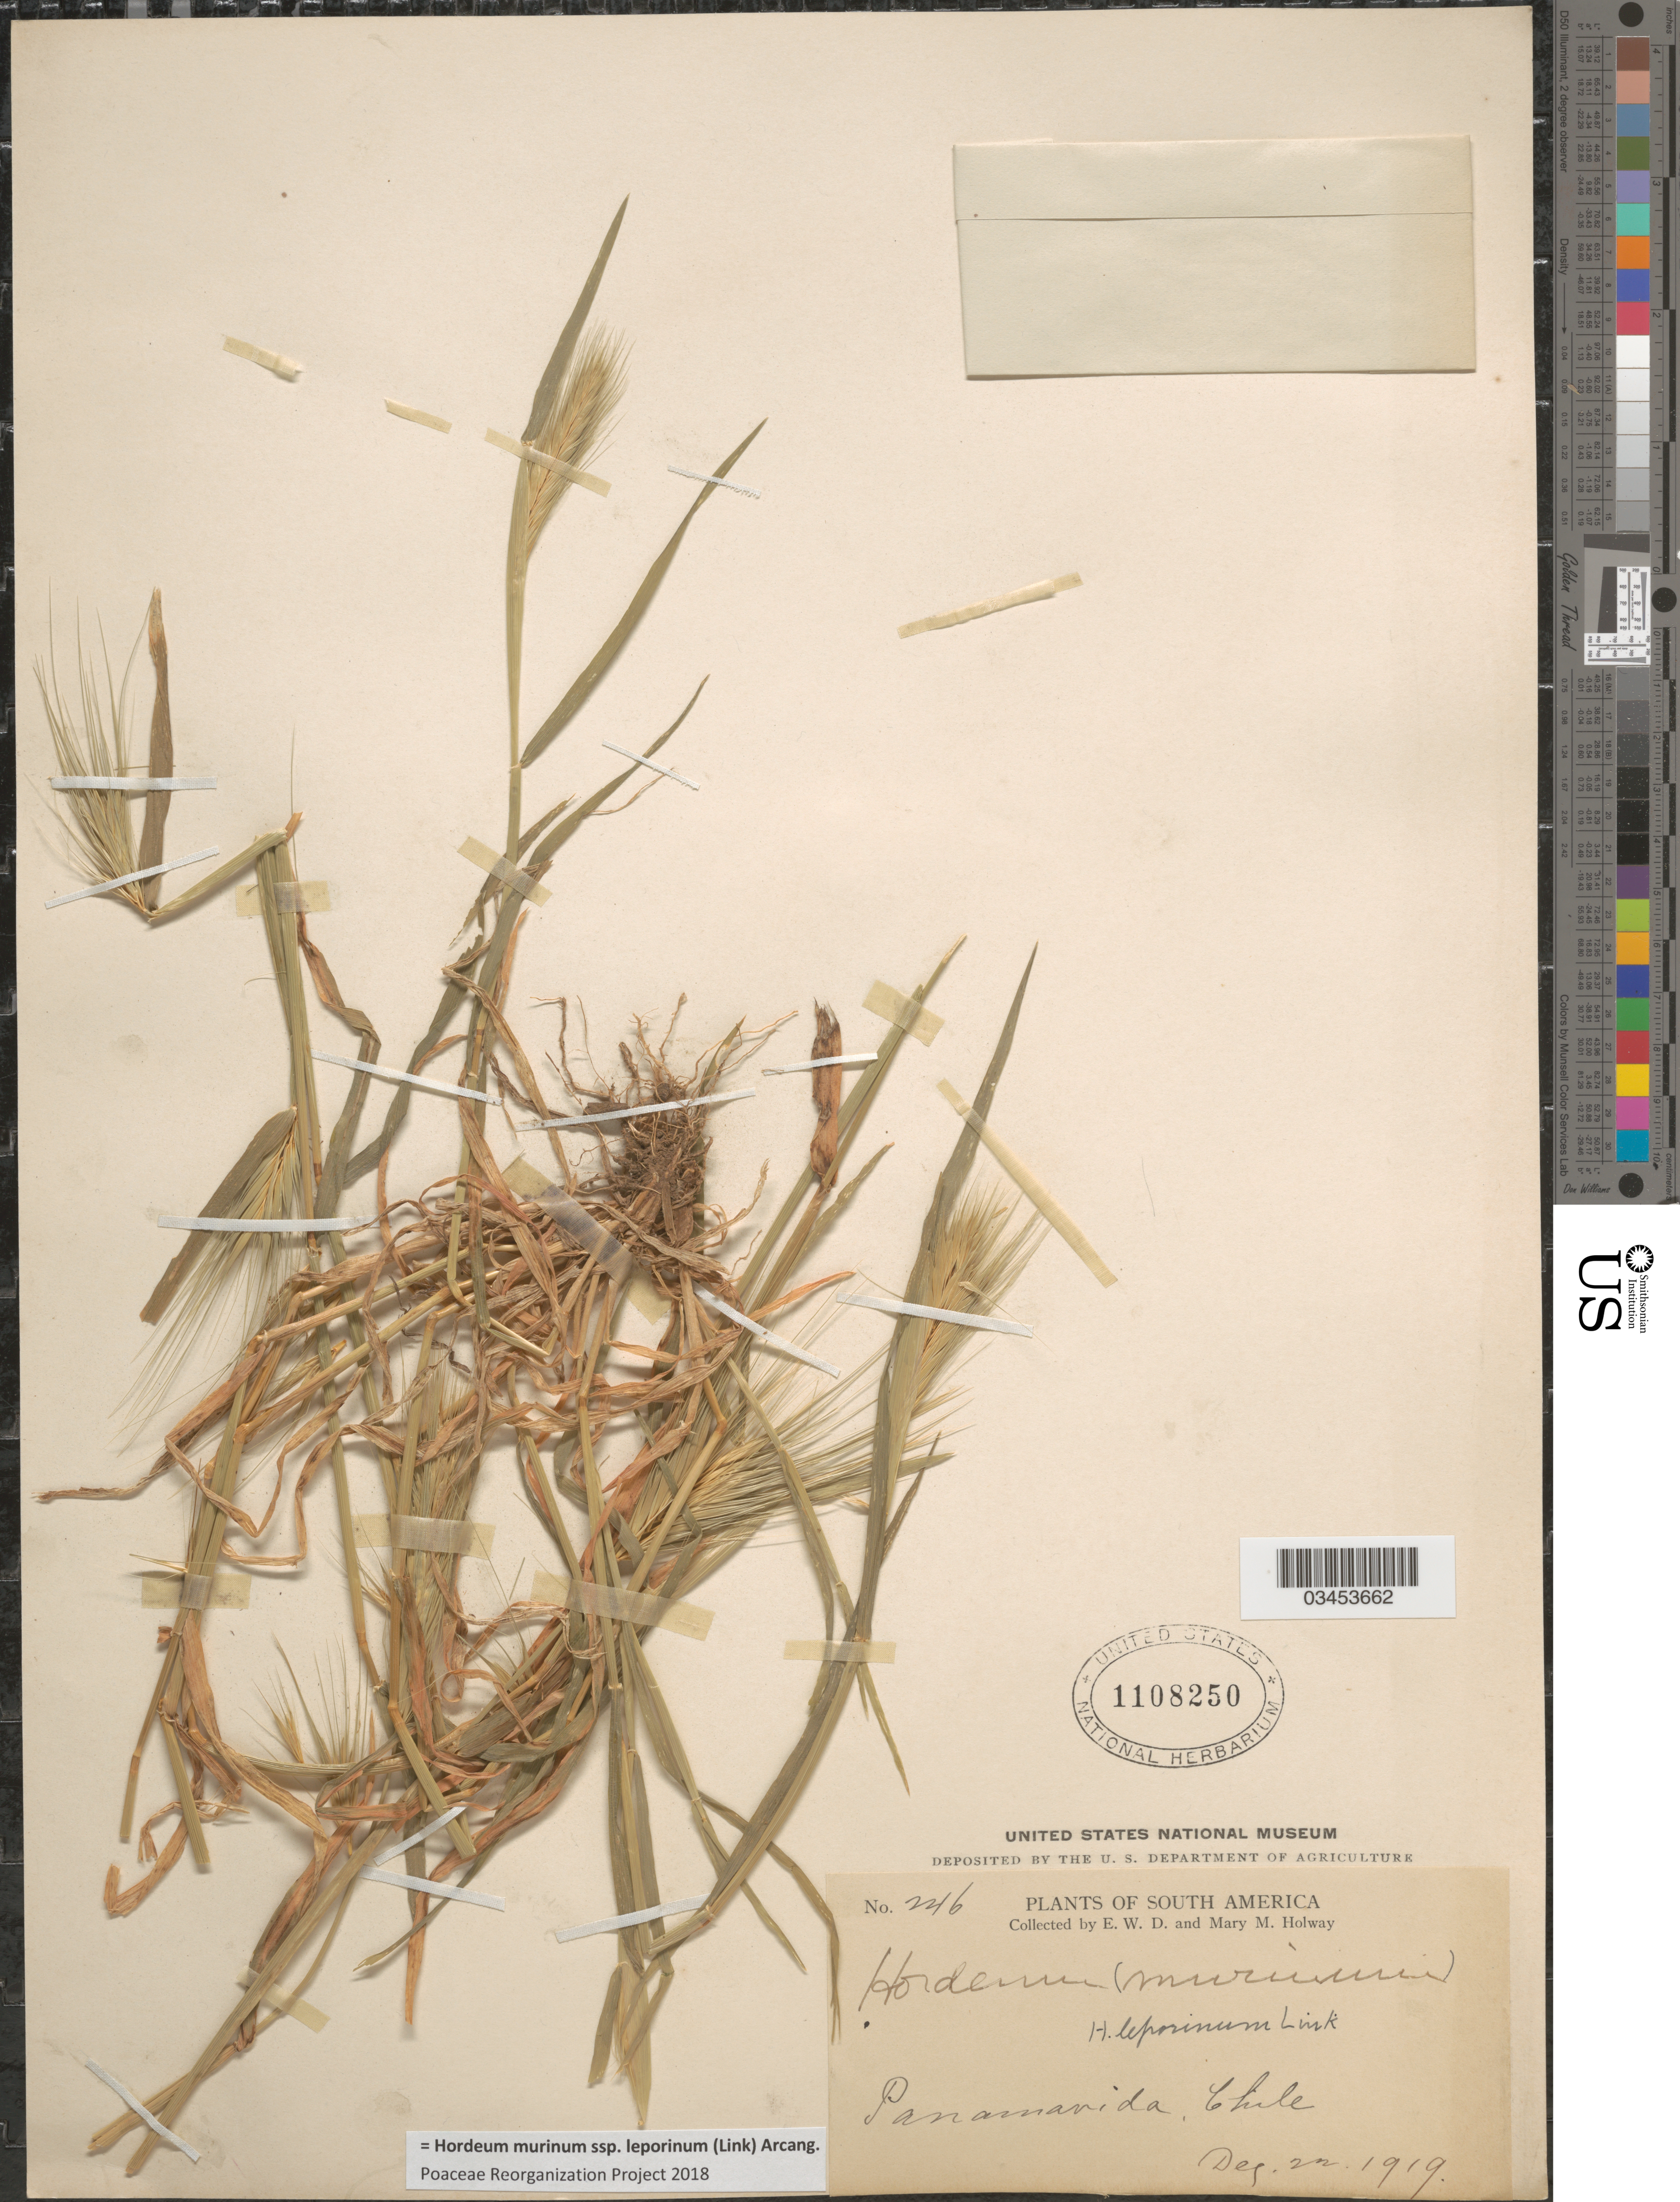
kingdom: Plantae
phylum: Tracheophyta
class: Liliopsida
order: Poales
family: Poaceae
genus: Hordeum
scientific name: Hordeum murinum subsp. leporinum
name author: (Link) Arcang.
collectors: E. W. D. Holway & M. M. Holway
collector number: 246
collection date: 1919-12-22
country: Chile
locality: Panamavida.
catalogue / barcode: US 1108250